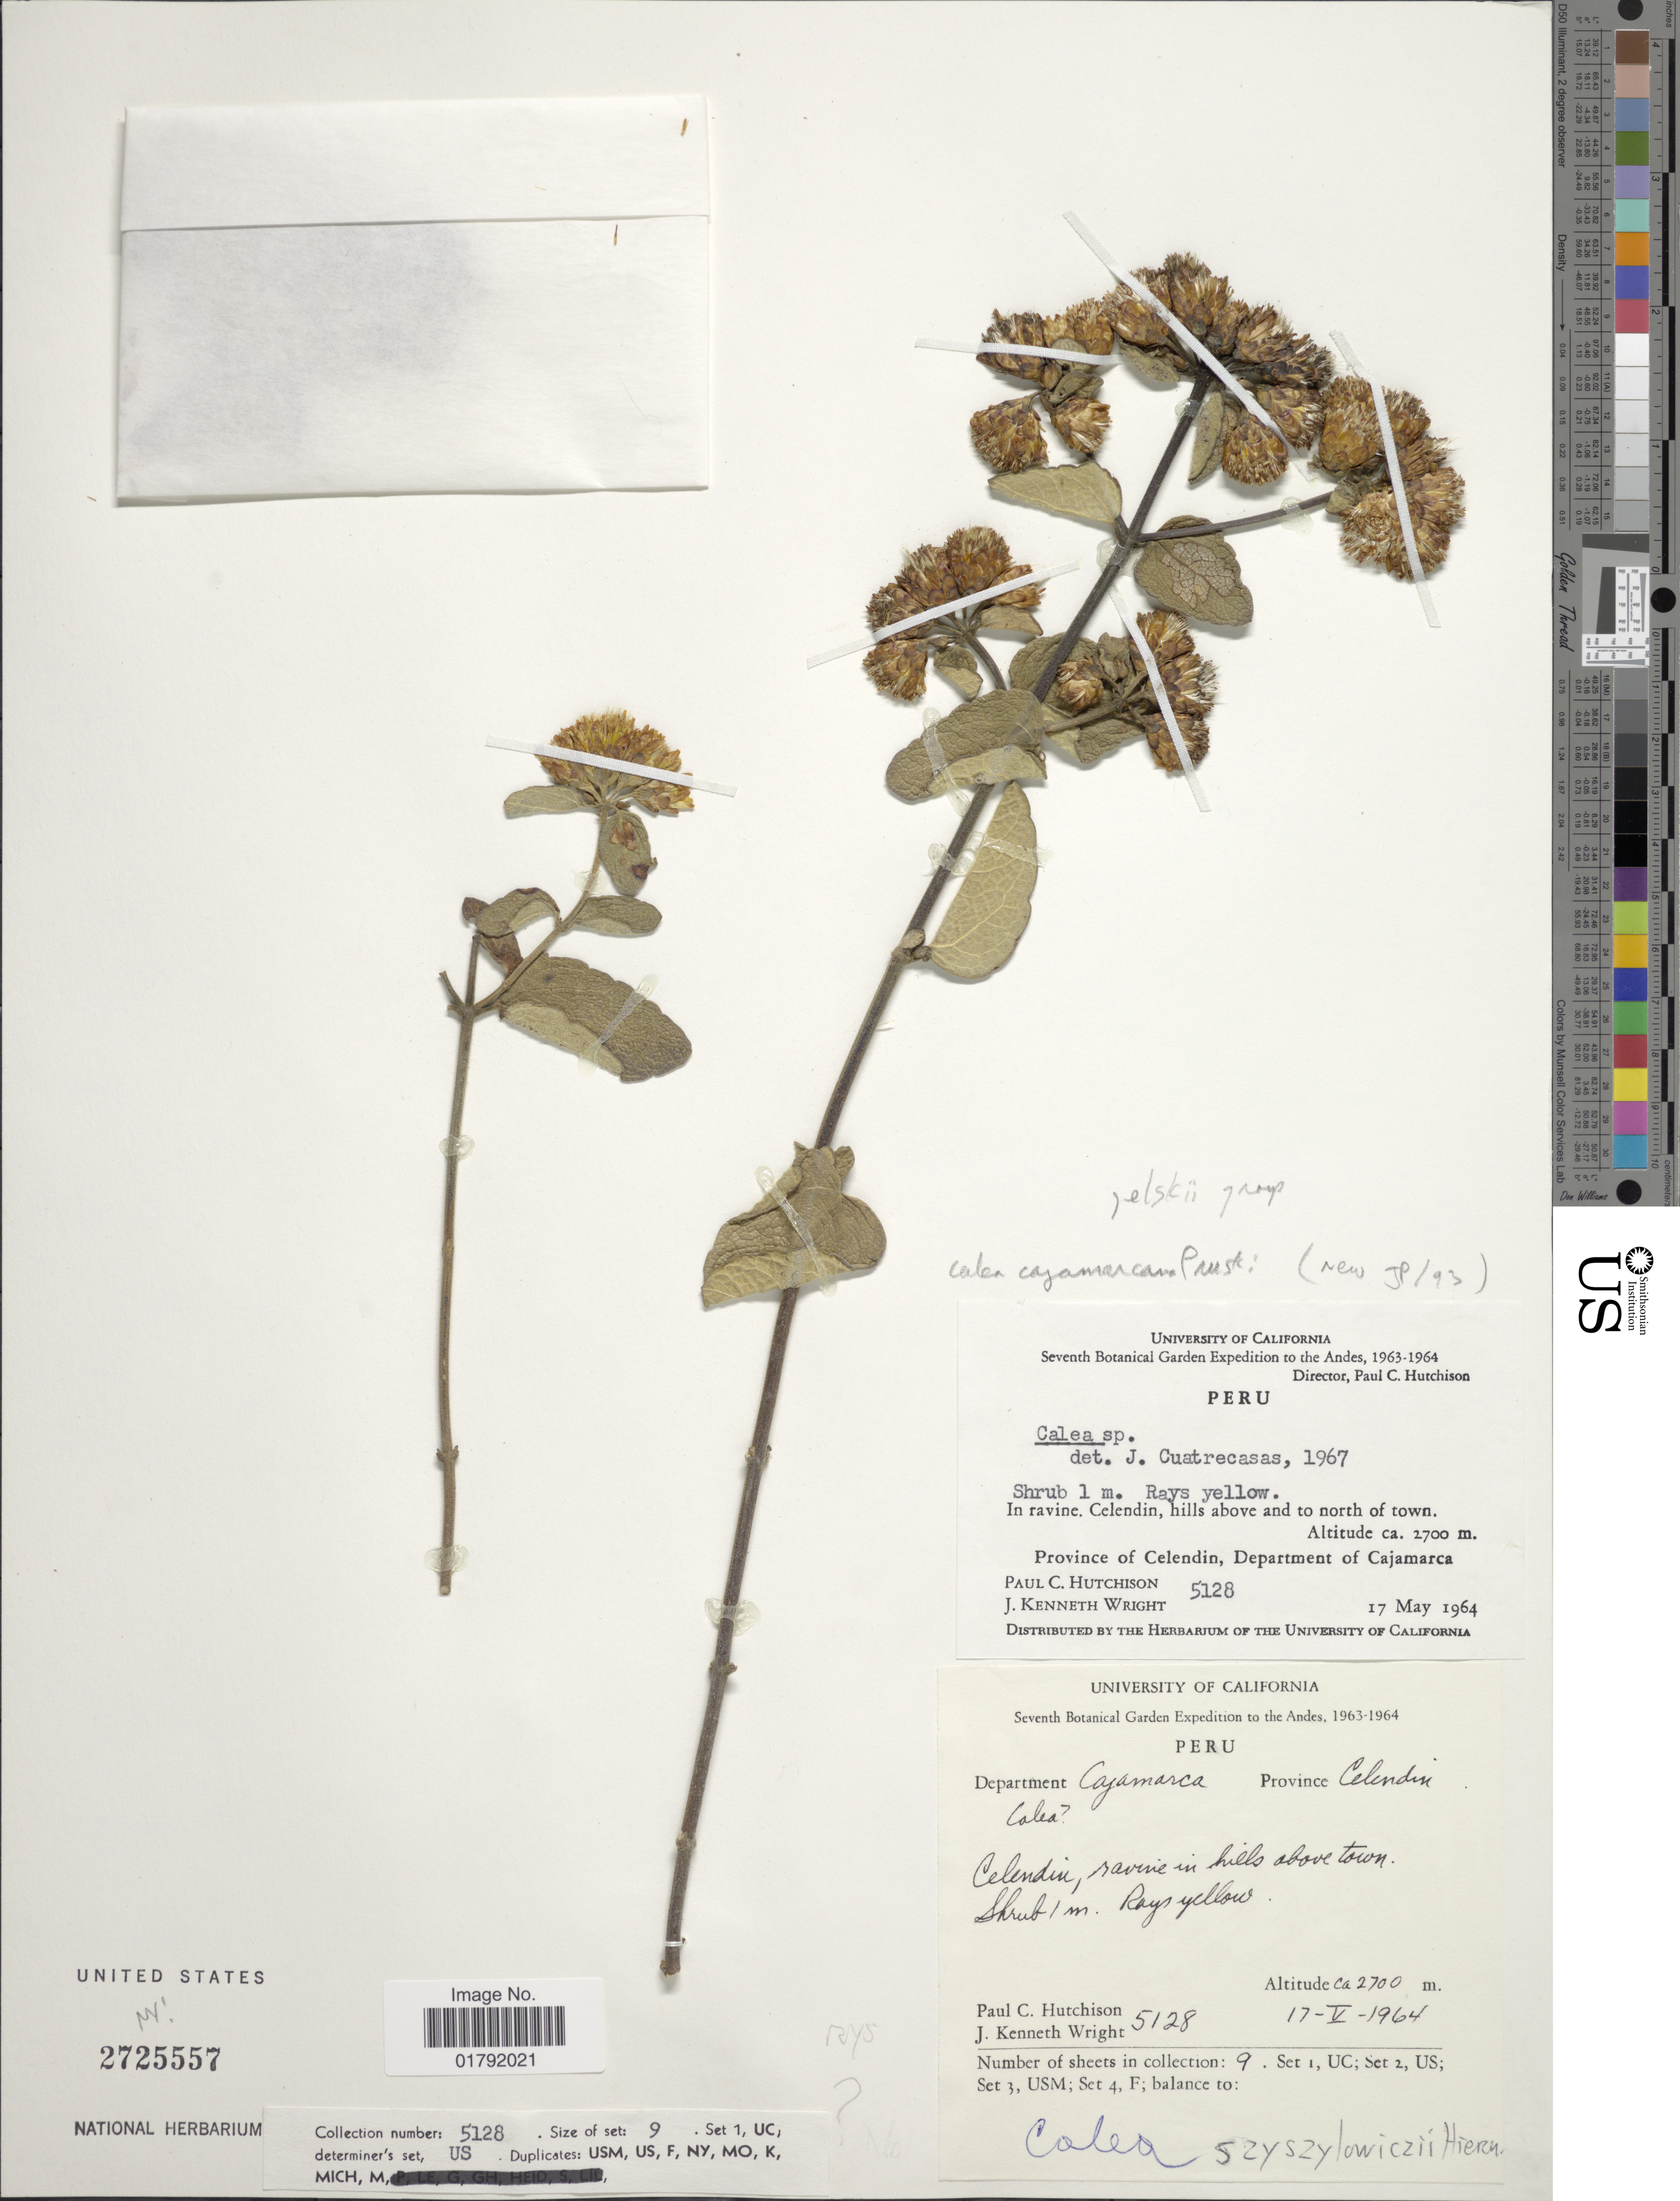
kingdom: Plantae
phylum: Tracheophyta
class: Magnoliopsida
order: Asterales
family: Asteraceae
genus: Calea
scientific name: Calea jelskii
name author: Hieron.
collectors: P. C. Hutchison & J. K. Wright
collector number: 5128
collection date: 1964-05-17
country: Peru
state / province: Cajamarca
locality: Province Celendin, in ravine, hills above and to north of town.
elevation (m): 2700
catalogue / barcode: US 2725557